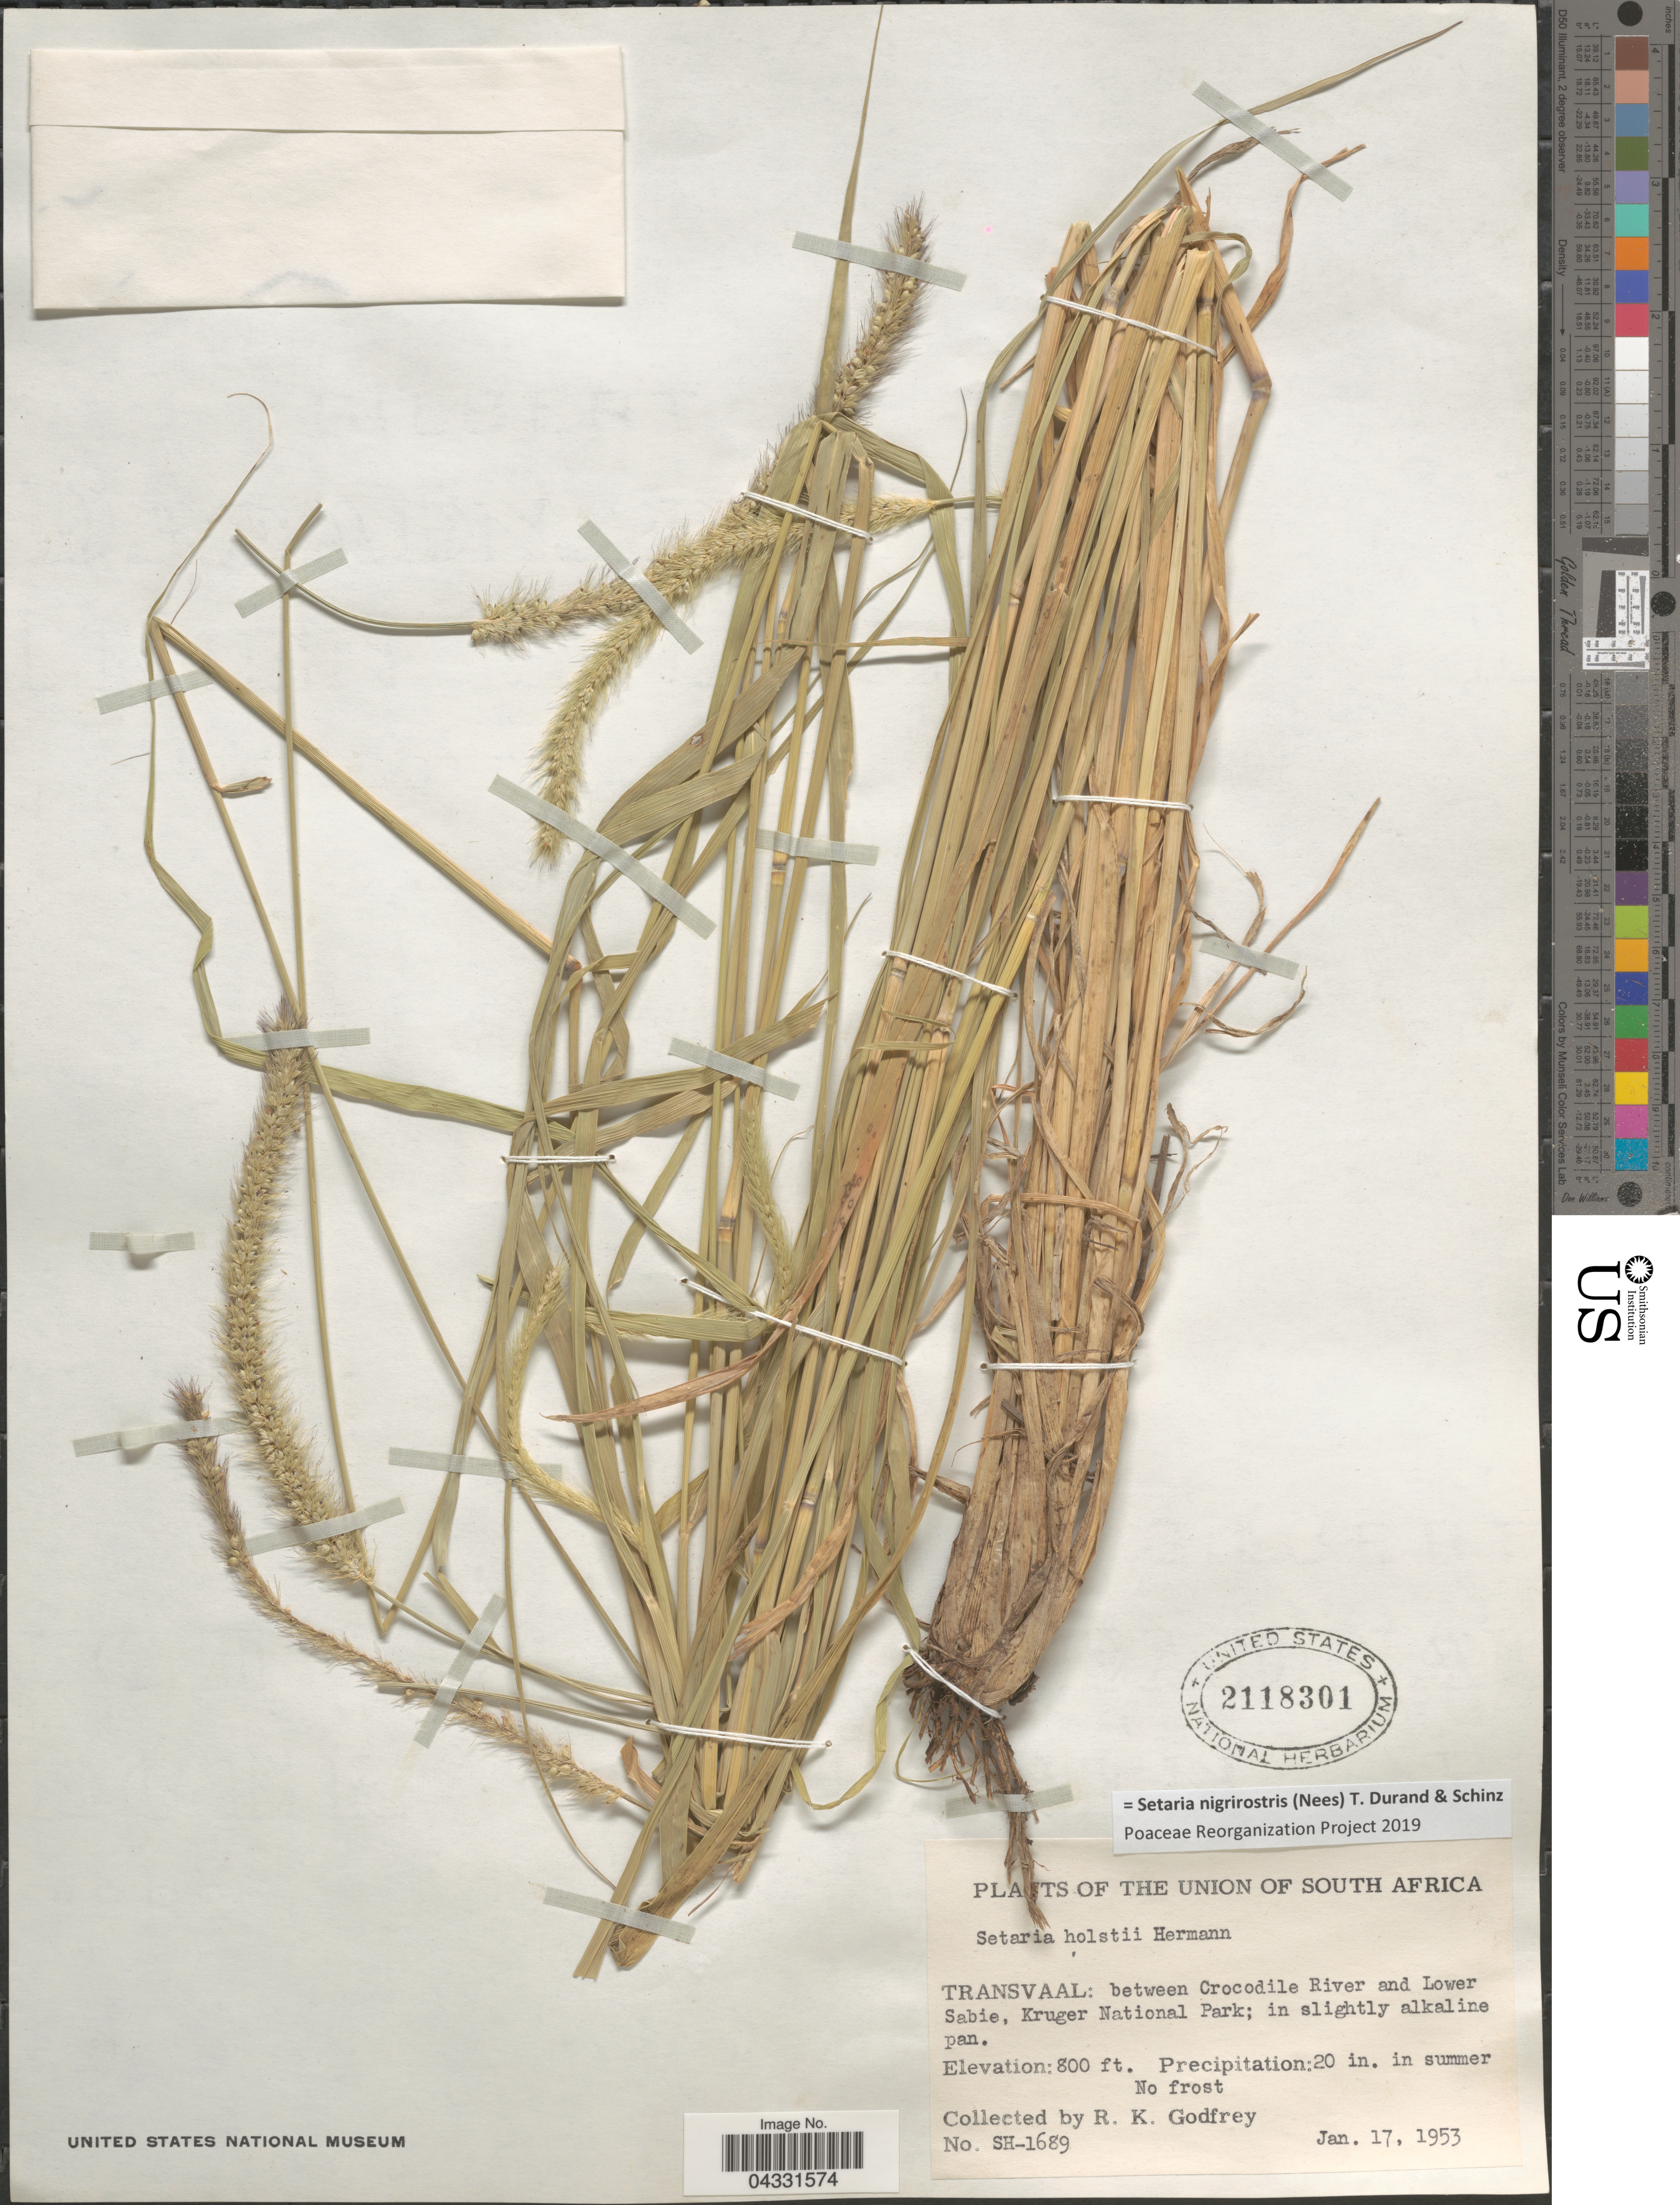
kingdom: Plantae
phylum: Tracheophyta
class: Liliopsida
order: Poales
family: Poaceae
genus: Setaria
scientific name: Setaria nigrirostris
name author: (Nees) Durand & Schinz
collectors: R. K. Godfrey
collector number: SH-1689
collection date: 1953-01-17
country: South Africa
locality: Union of South Africa. Transvaal: between Crocodile River and Lower Sabie, Kruger National Park; in slightly alkaline pan.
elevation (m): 244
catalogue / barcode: US 2118301